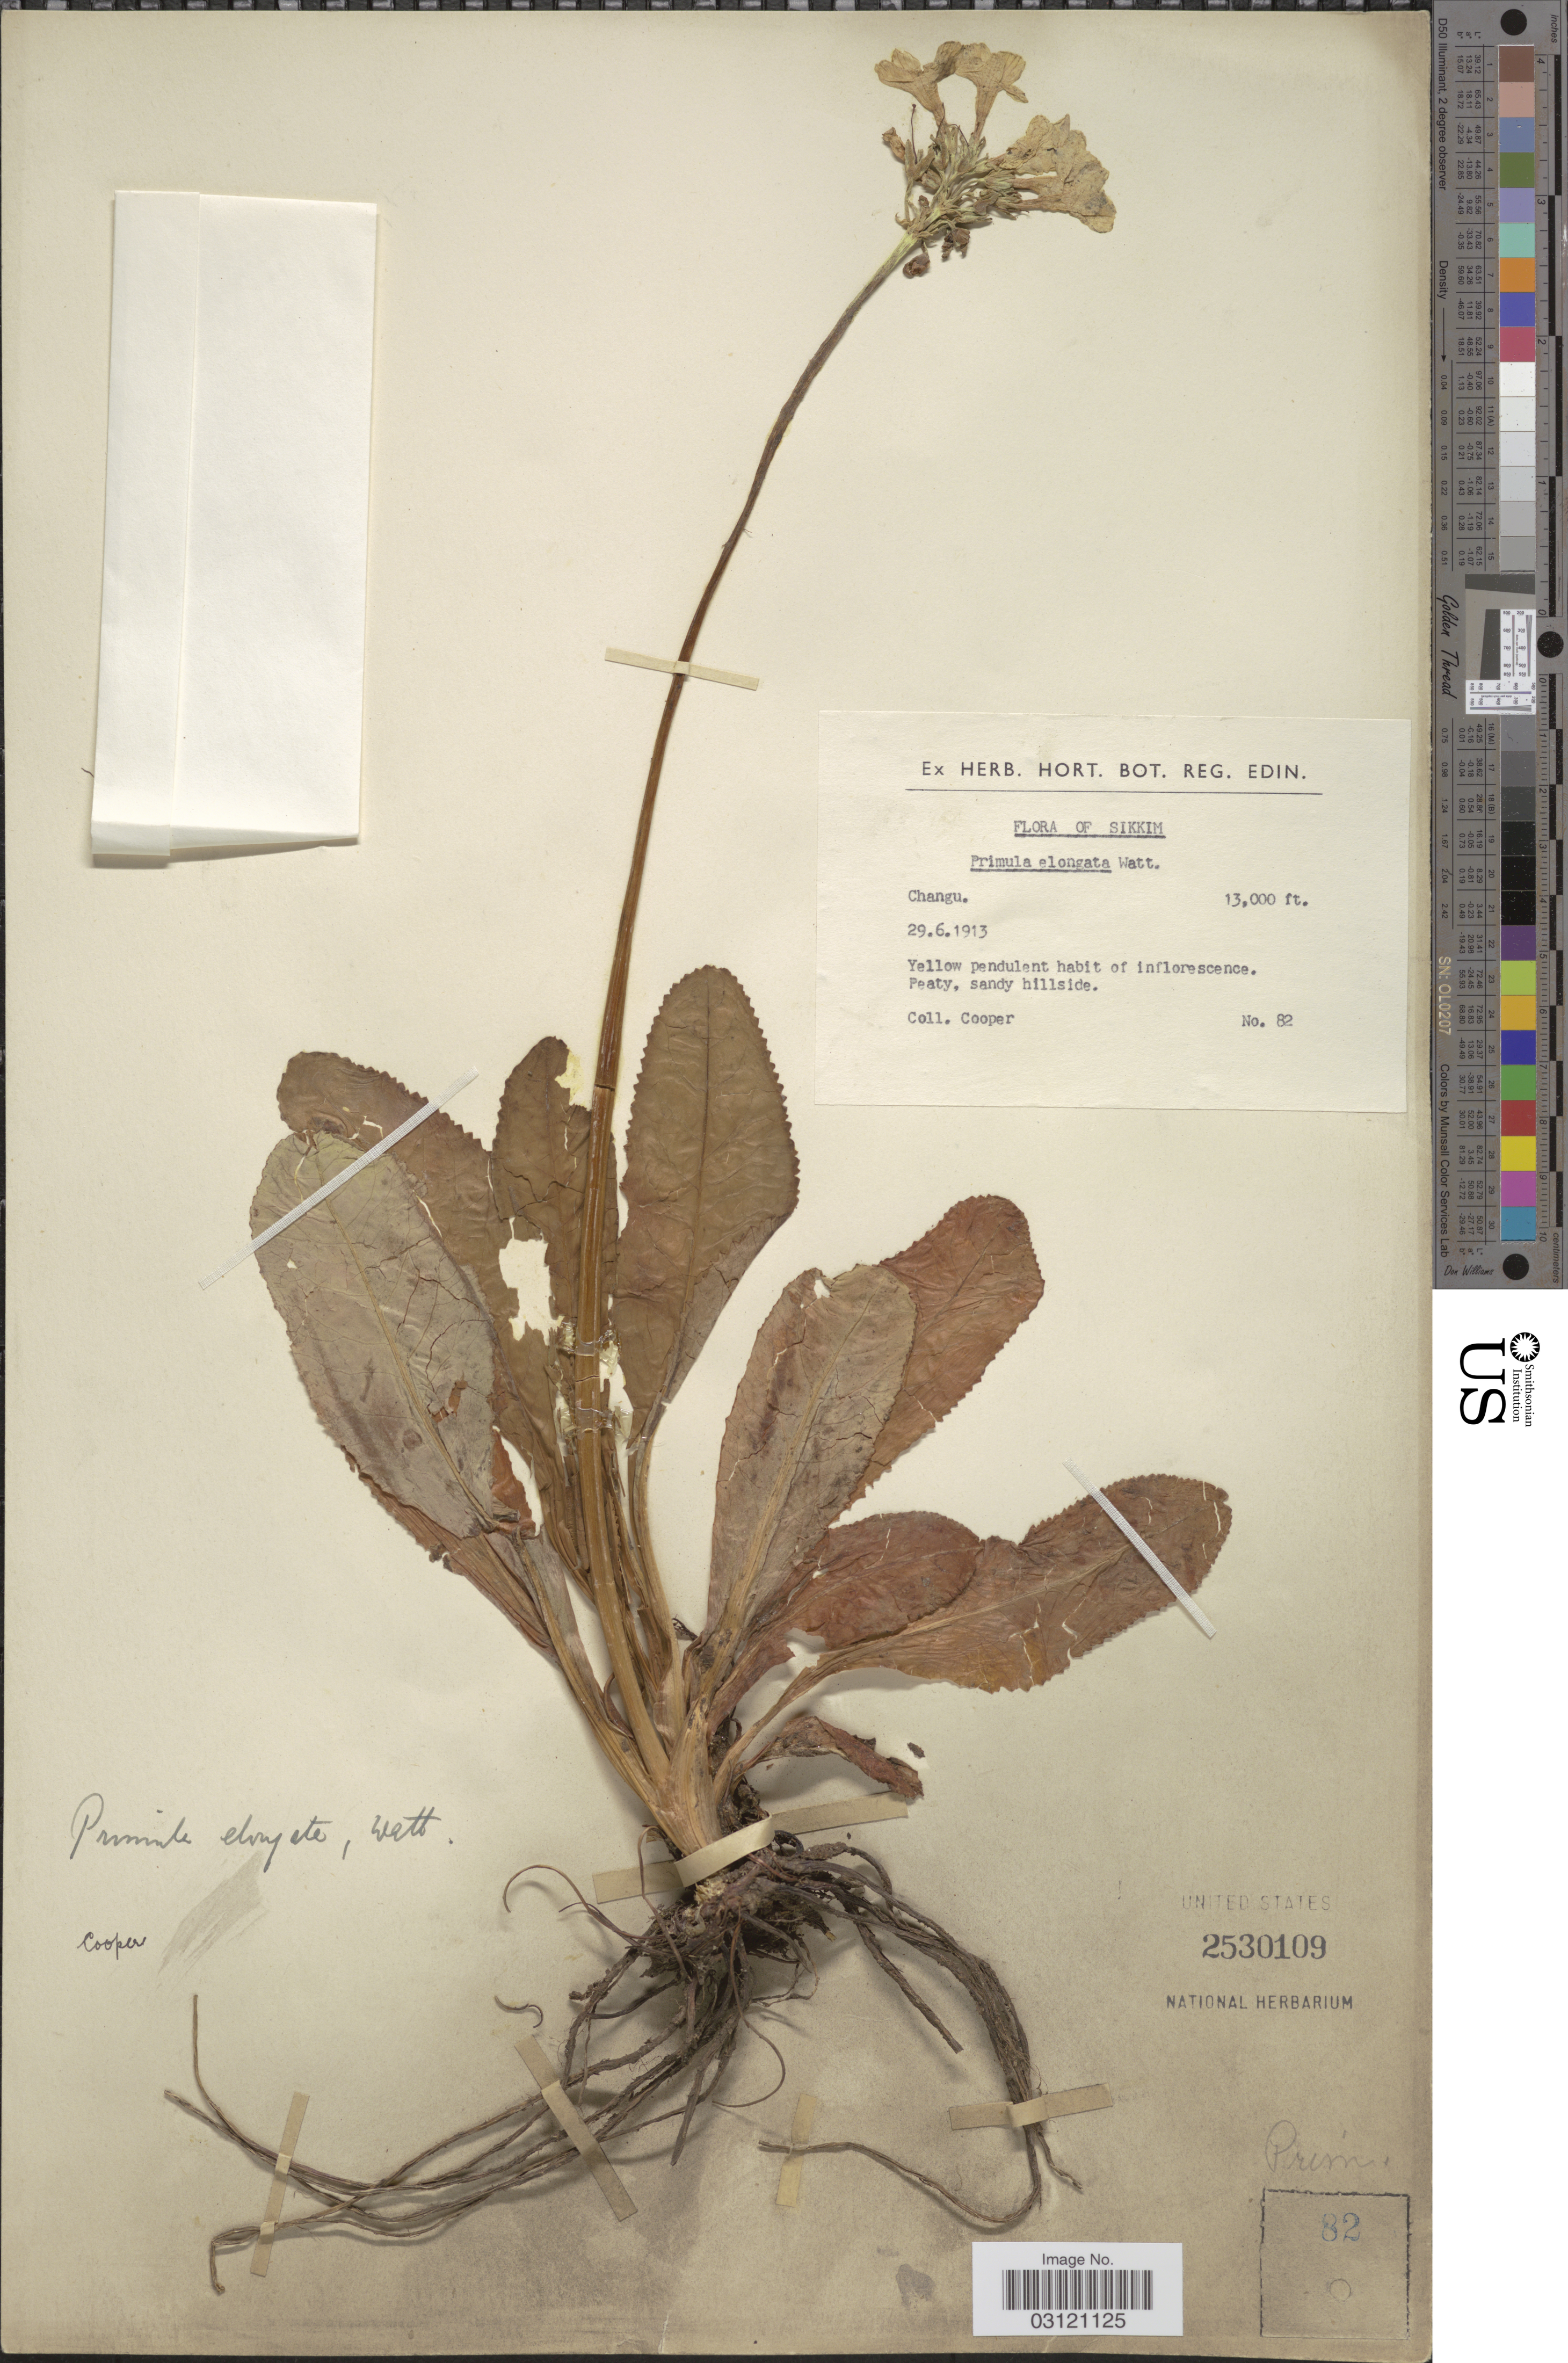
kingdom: Plantae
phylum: Tracheophyta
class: Magnoliopsida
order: Ericales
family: Primulaceae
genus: Primula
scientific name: Primula elongata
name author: Watt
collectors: -. Cooper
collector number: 82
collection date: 1913-06-29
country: India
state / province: Sikkim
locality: Changu.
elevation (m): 3962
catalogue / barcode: US 2530109